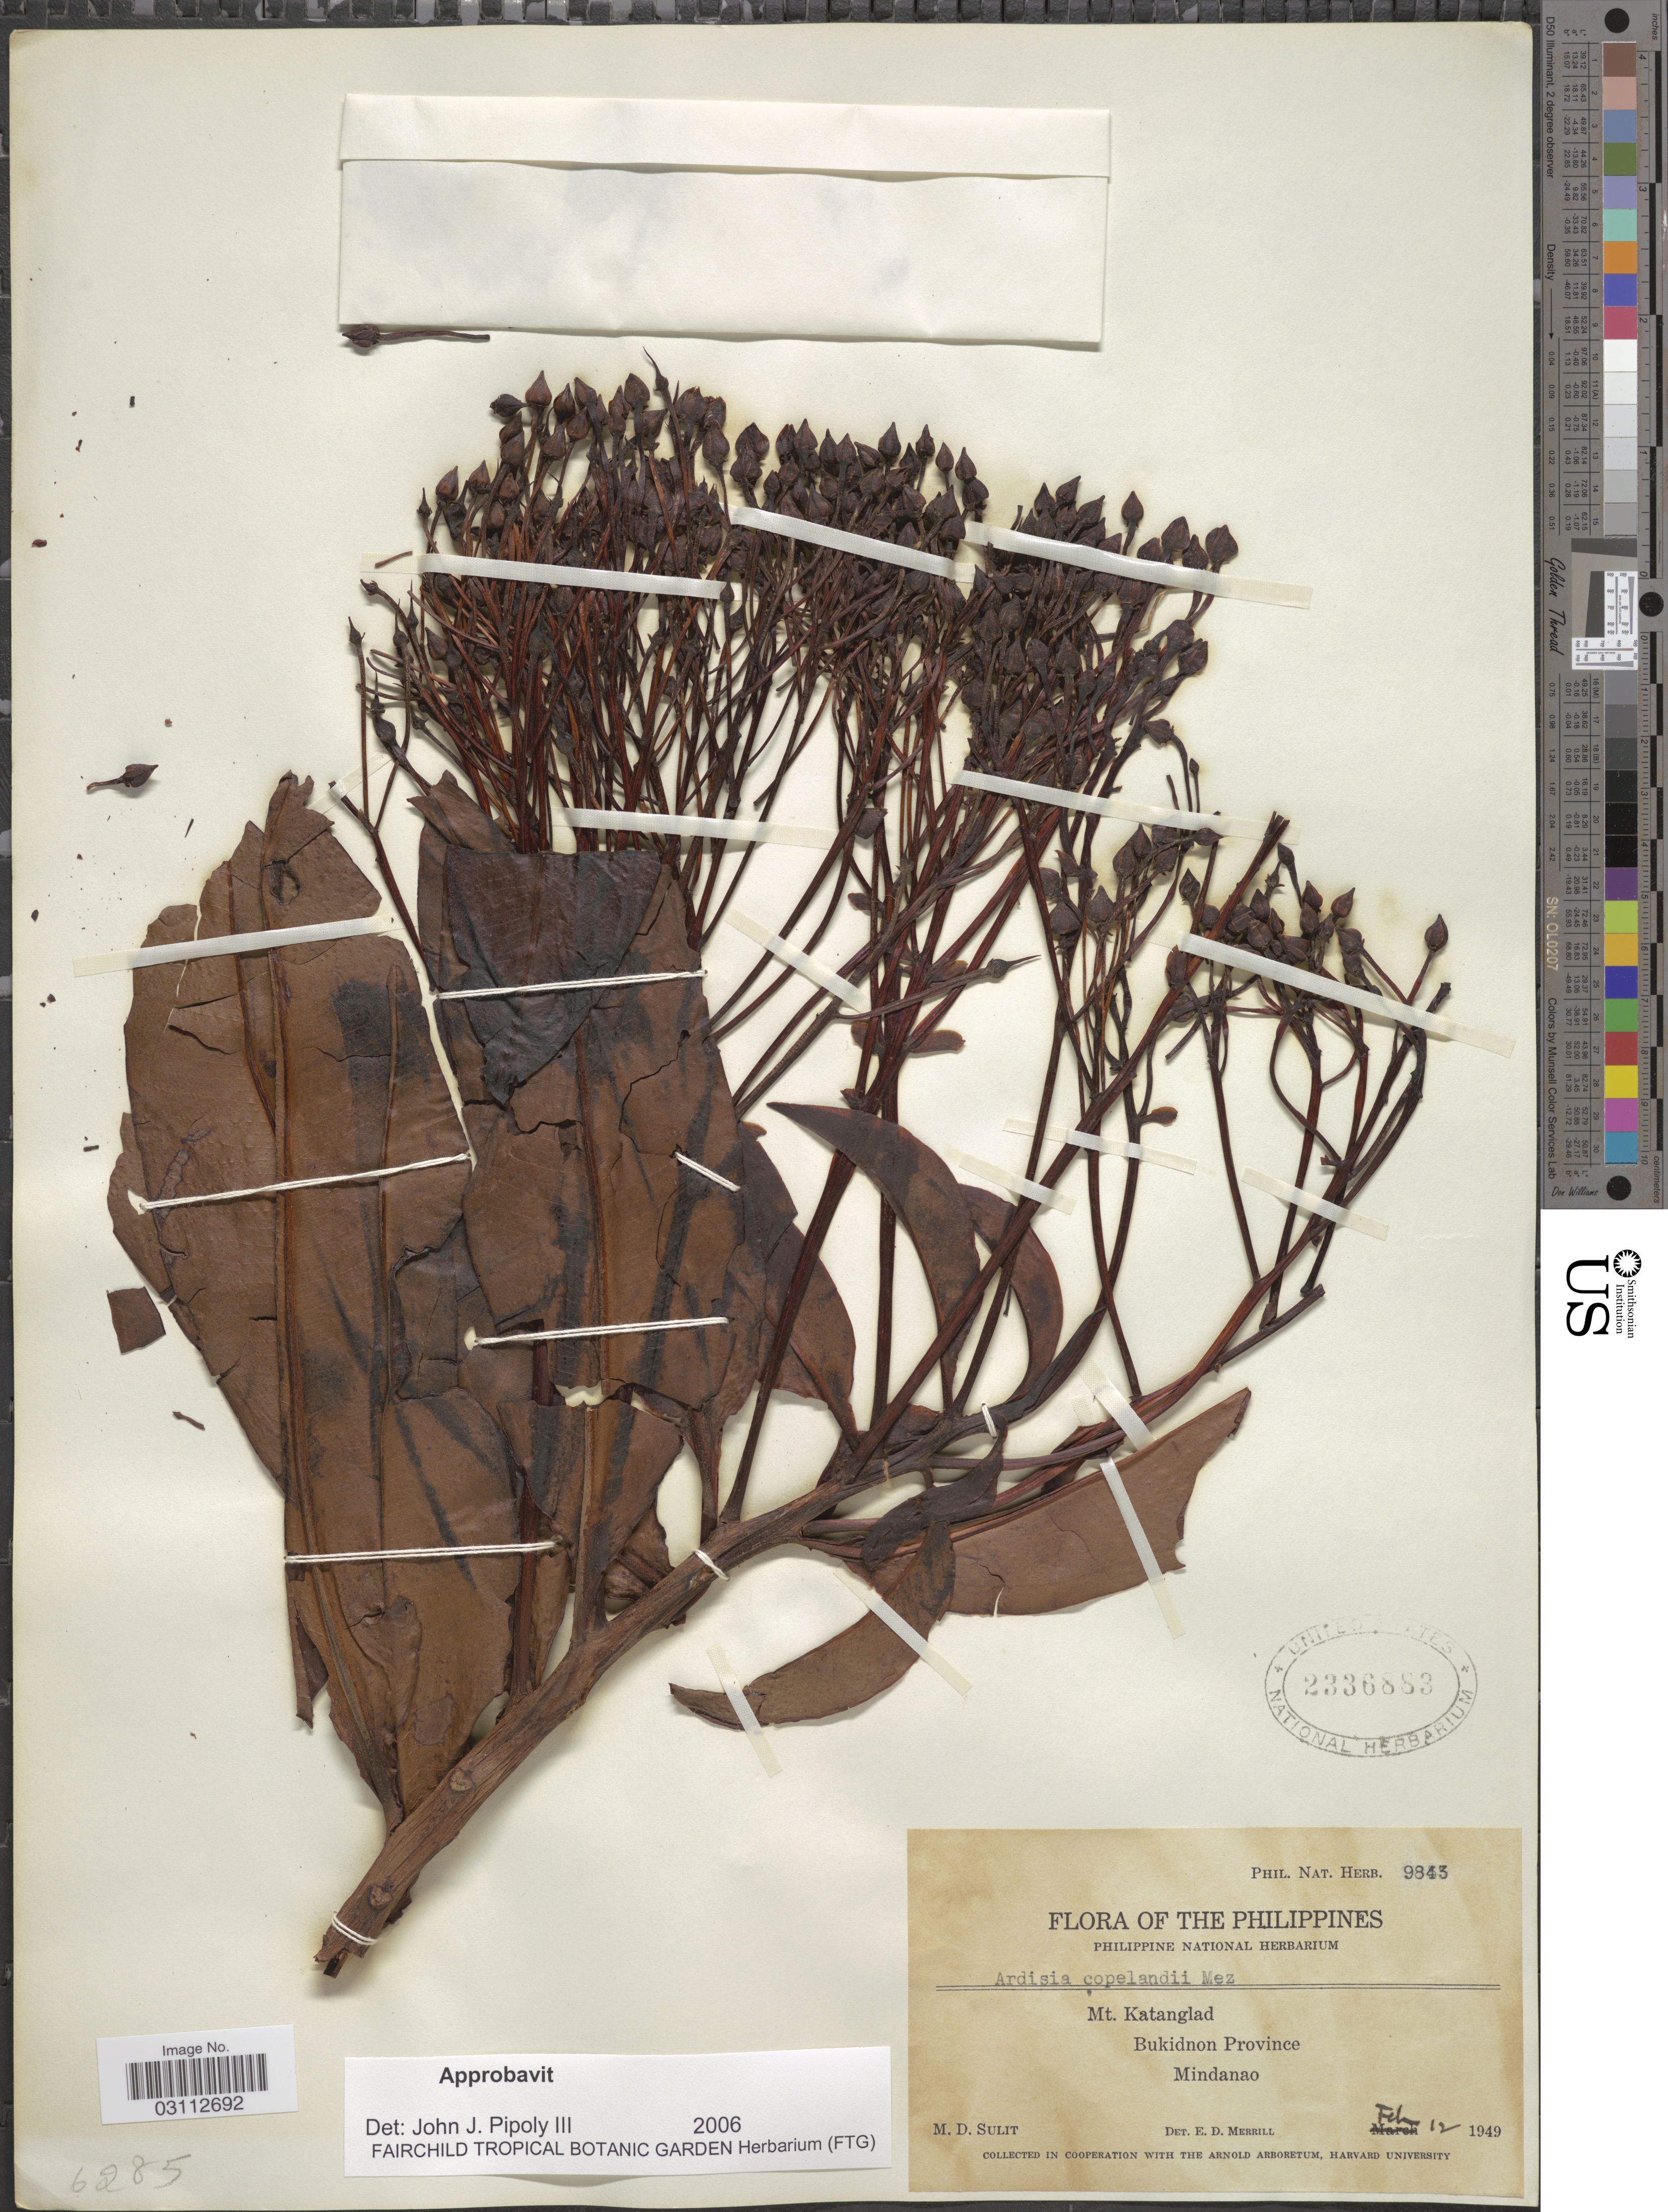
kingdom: Plantae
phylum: Tracheophyta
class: Magnoliopsida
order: Ericales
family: Primulaceae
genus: Ardisia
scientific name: Ardisia copelandii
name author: Mez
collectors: M. Sulit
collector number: Phil. Nat. Herb. 9843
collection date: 1949-02-12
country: Philippines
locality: Mt. Katanglad, Bukidnon Province, Mindanao.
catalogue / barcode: US 2336883